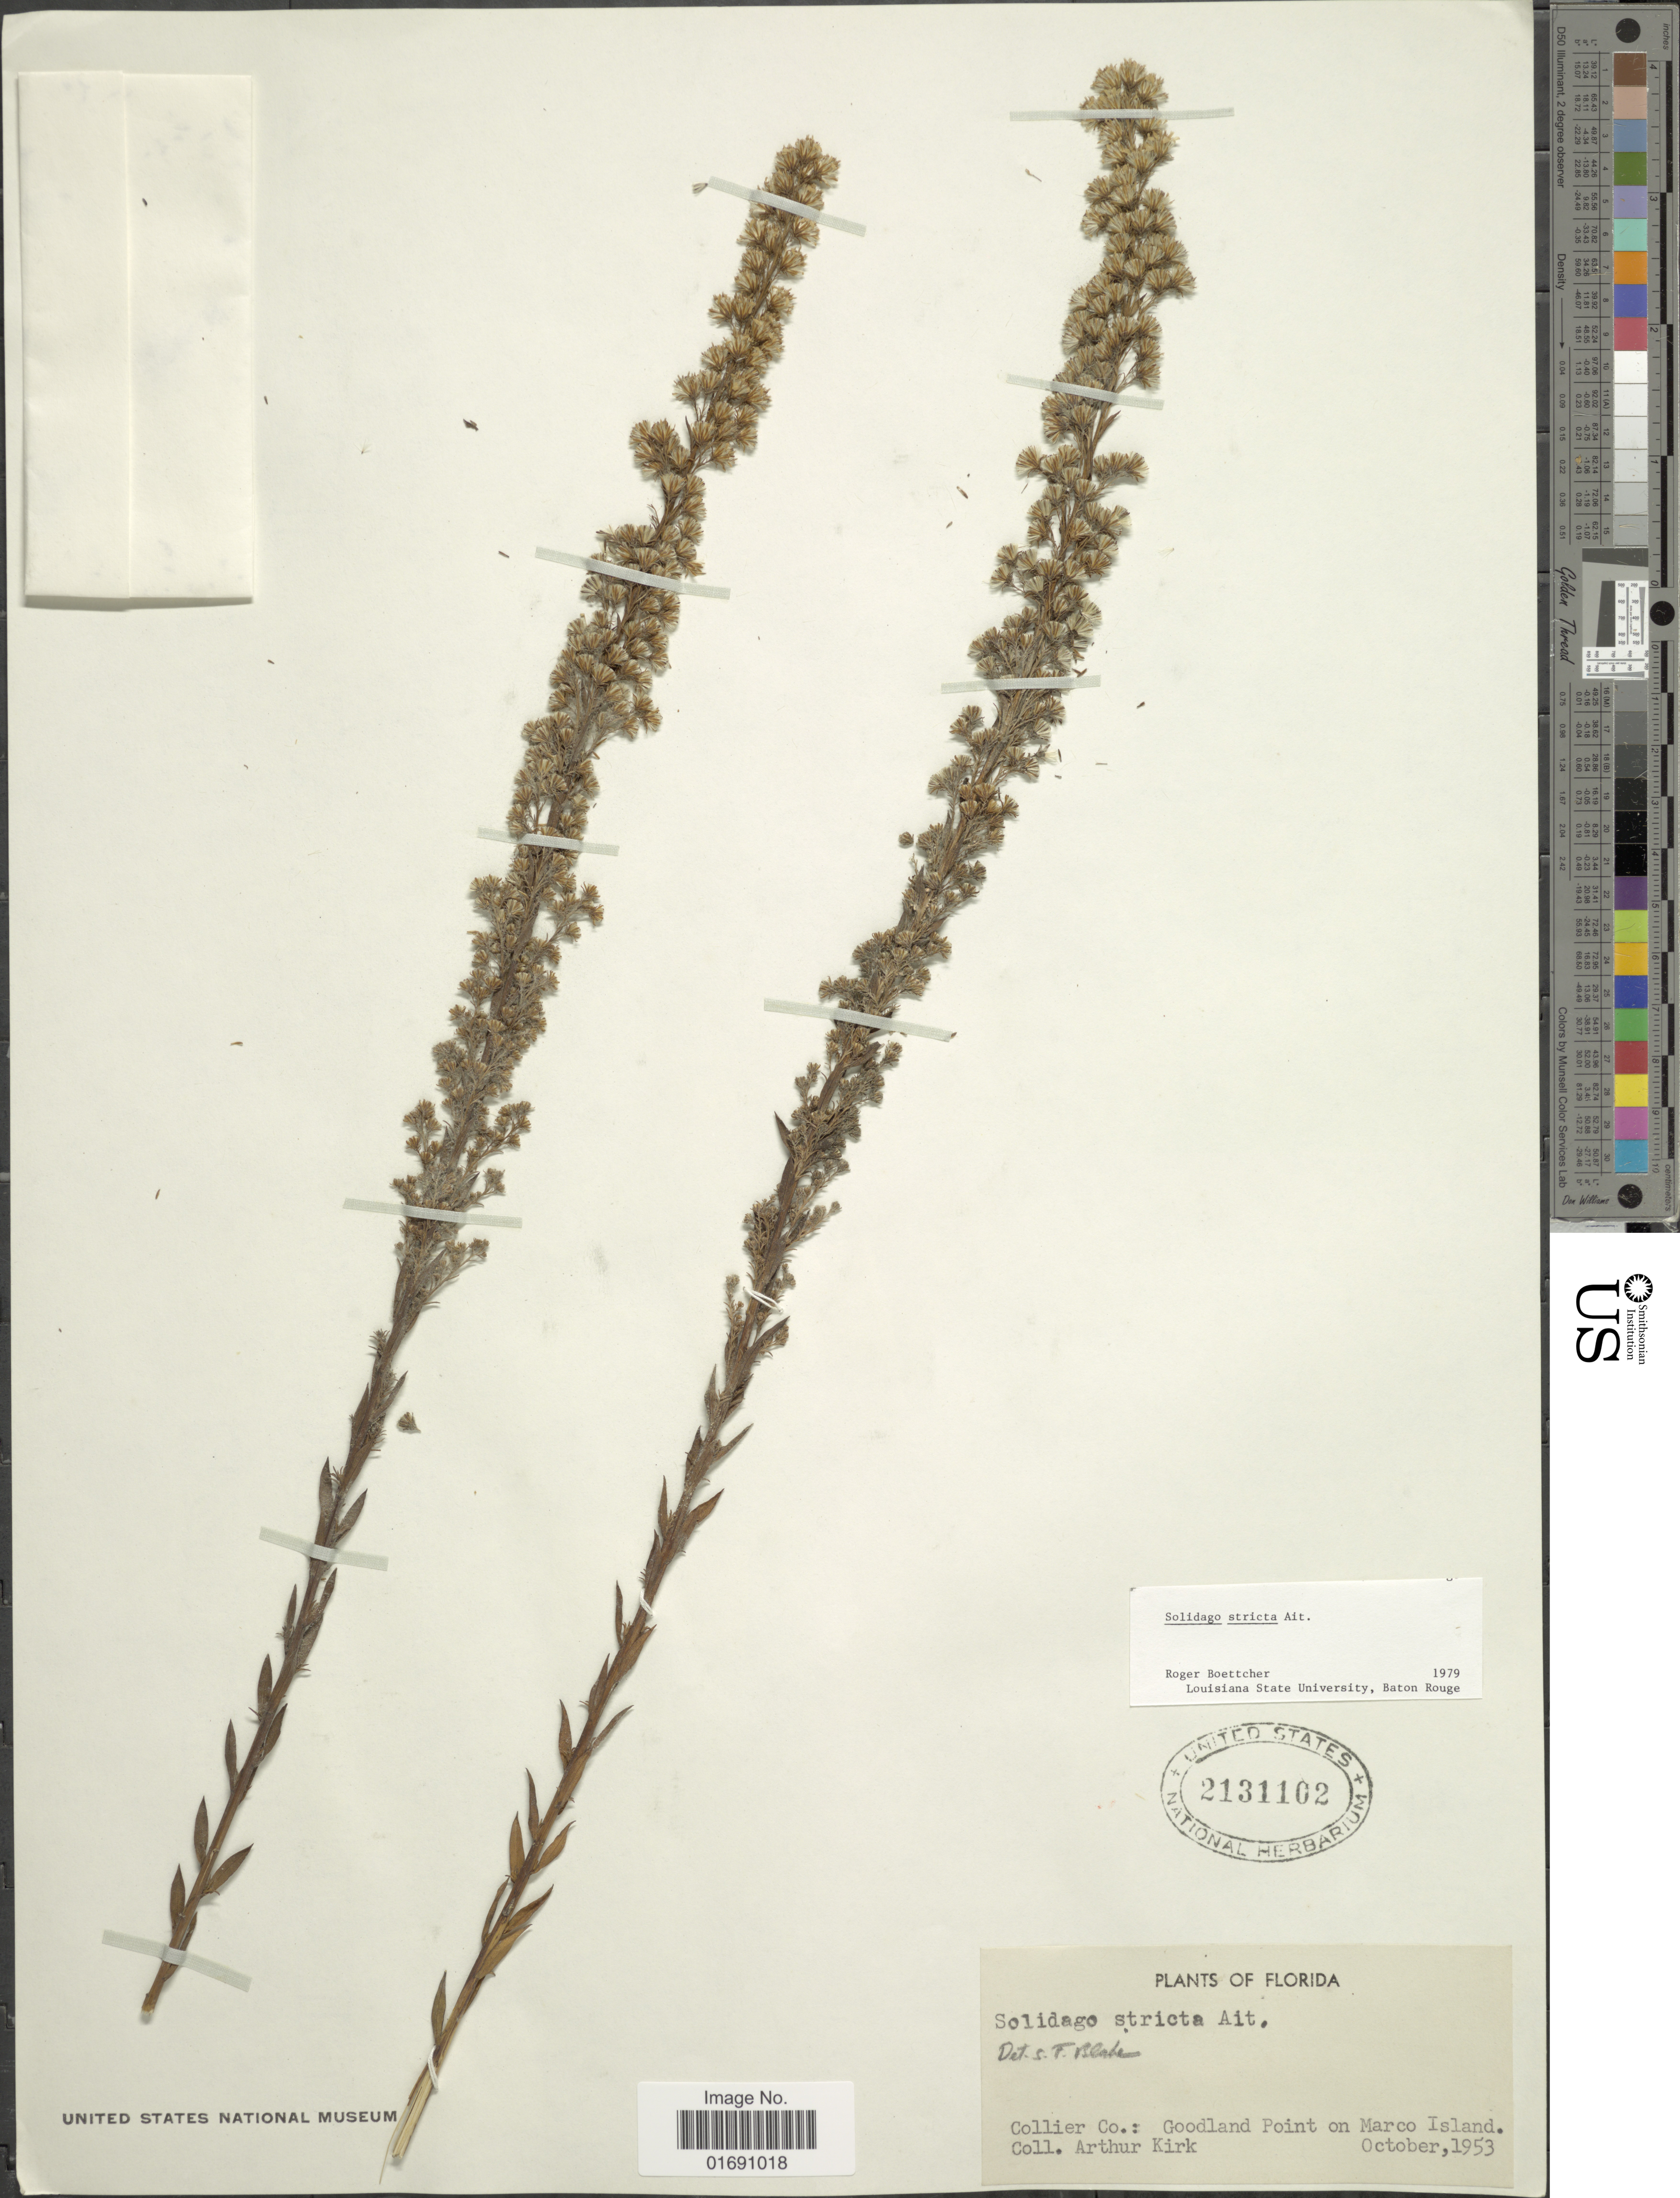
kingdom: Plantae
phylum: Tracheophyta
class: Magnoliopsida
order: Asterales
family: Asteraceae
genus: Solidago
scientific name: Solidago stricta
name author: Aiton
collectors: A. Kirk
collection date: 1953-10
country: United States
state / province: Florida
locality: Collier Co: Goodland Point on Marco Island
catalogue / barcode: US 2131102